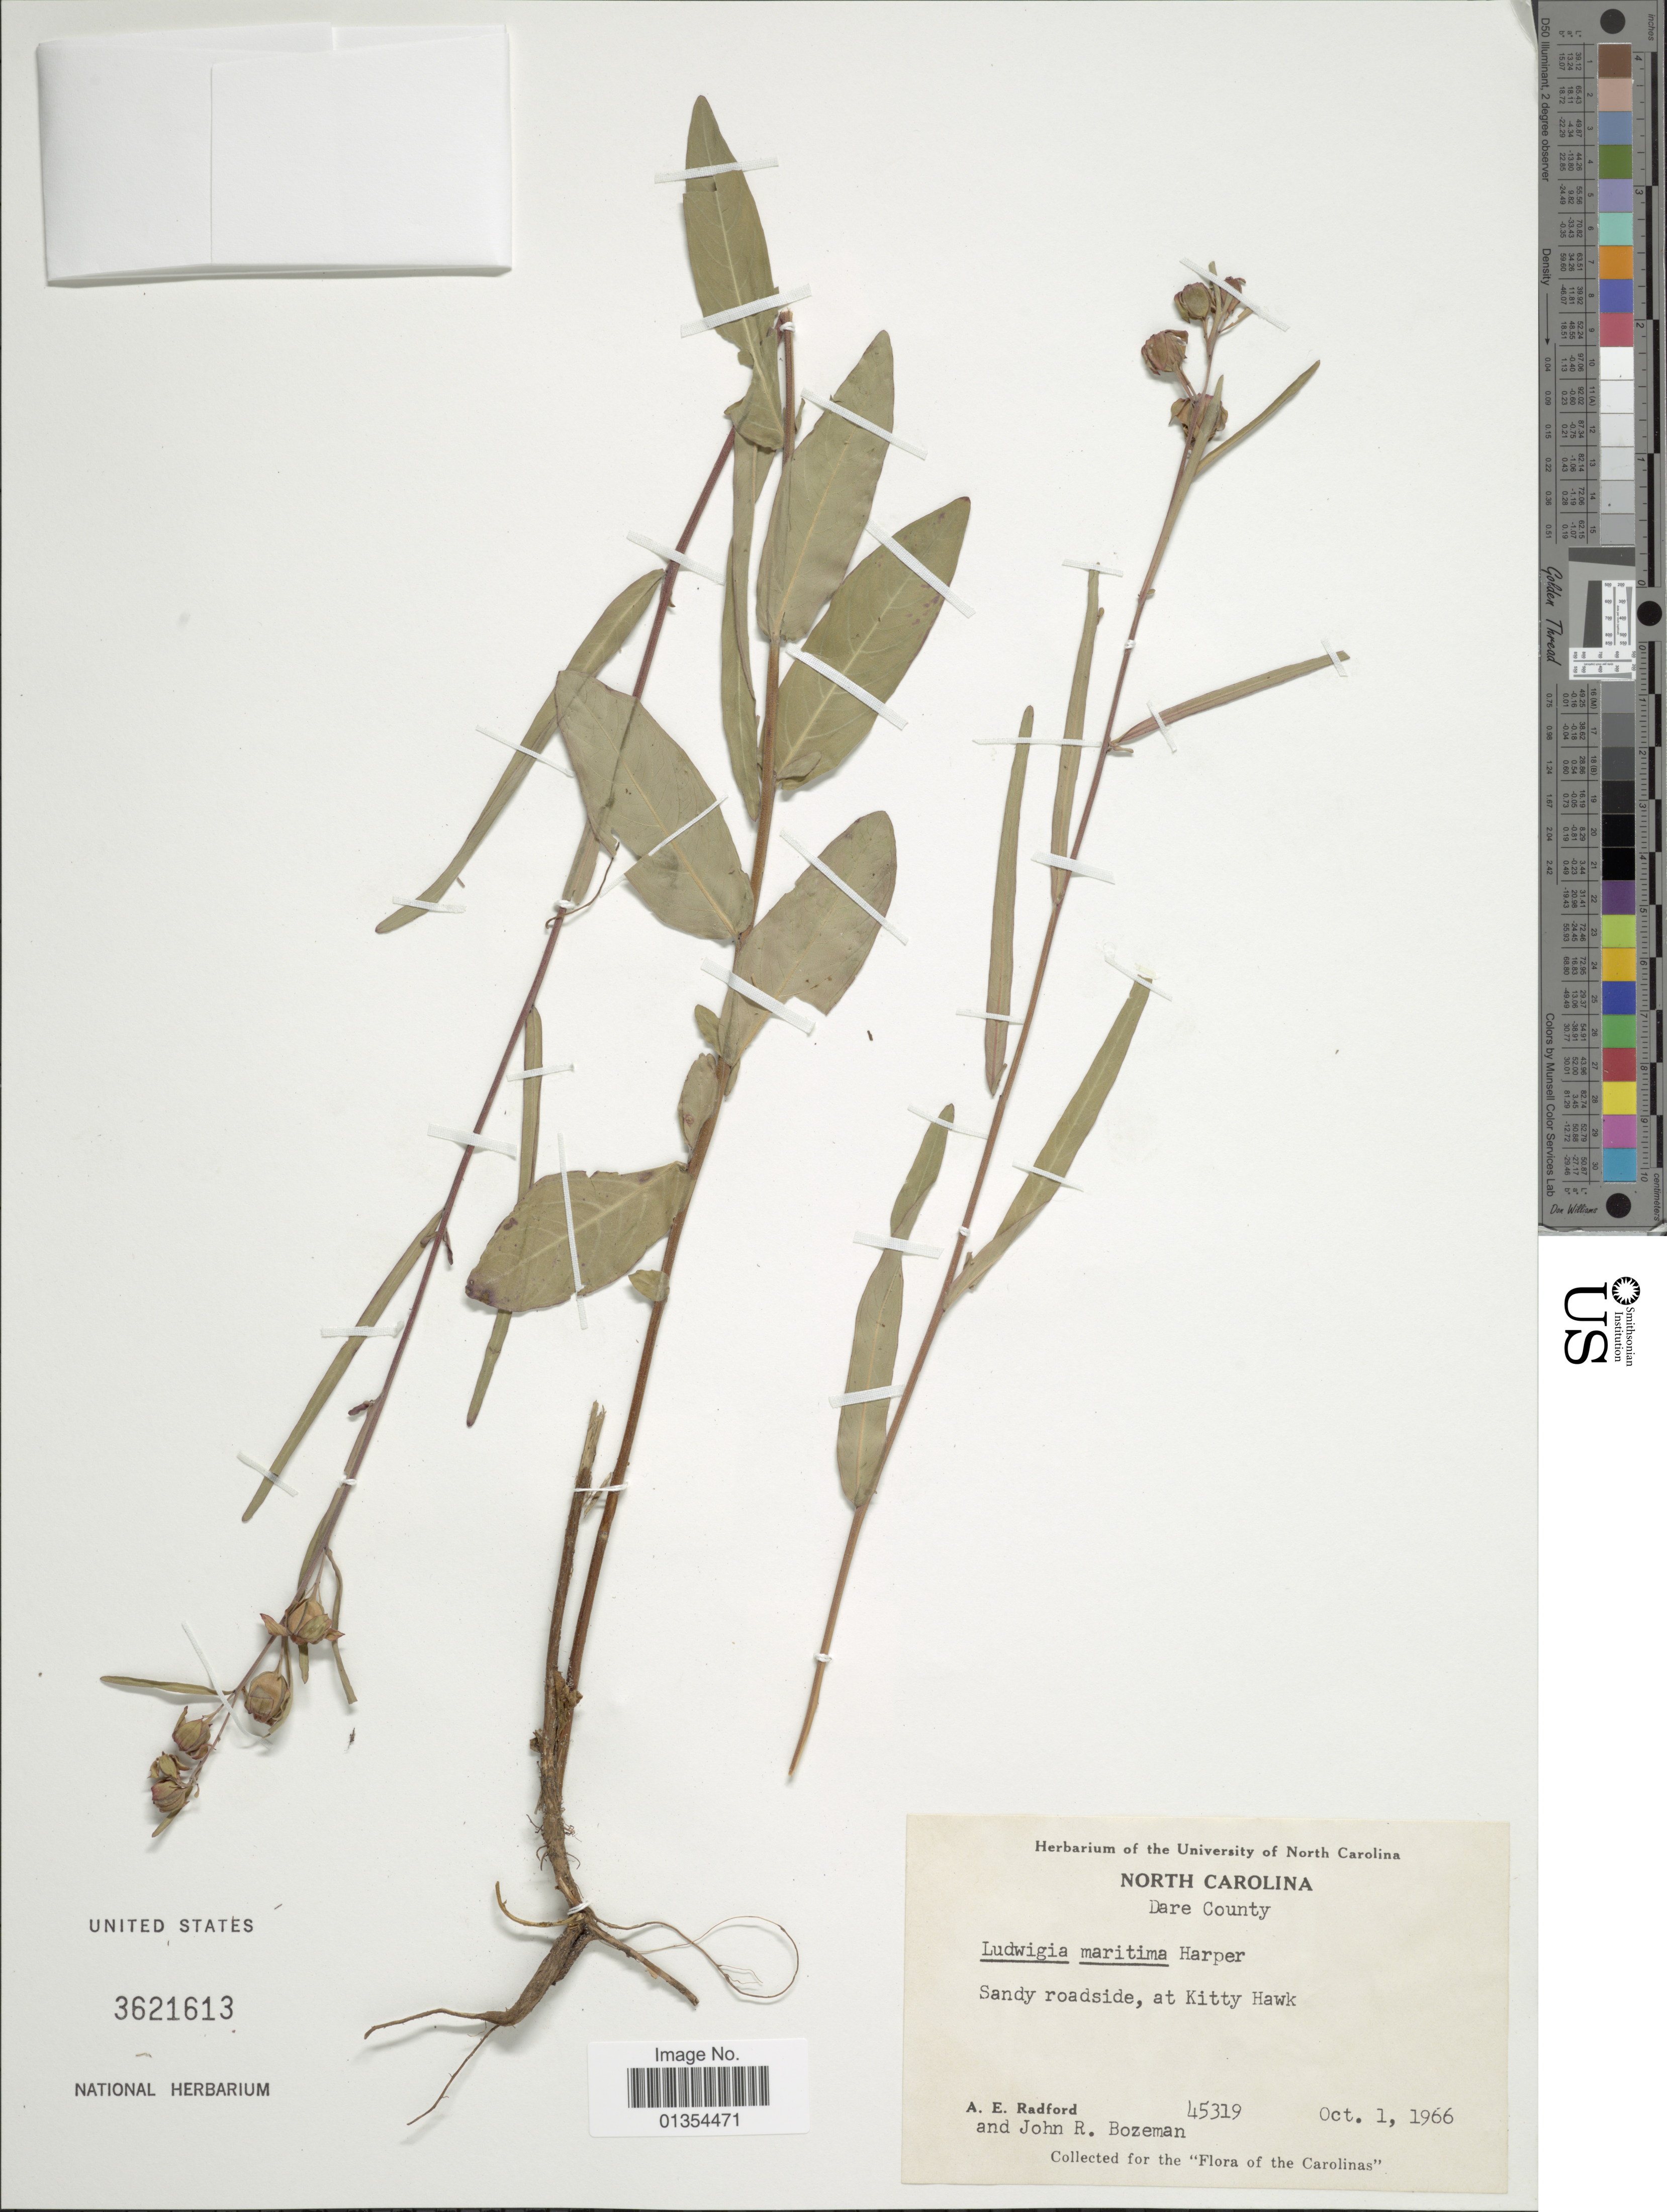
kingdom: Plantae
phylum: Tracheophyta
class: Magnoliopsida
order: Myrtales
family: Onagraceae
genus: Ludwigia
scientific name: Ludwigia maritima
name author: R.M. Harper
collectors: A. E. Radford & J. R. Bozeman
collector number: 45319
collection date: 1966-10-01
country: United States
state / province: North Carolina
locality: Dare County, at Kitty Hawk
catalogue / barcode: US 3621613